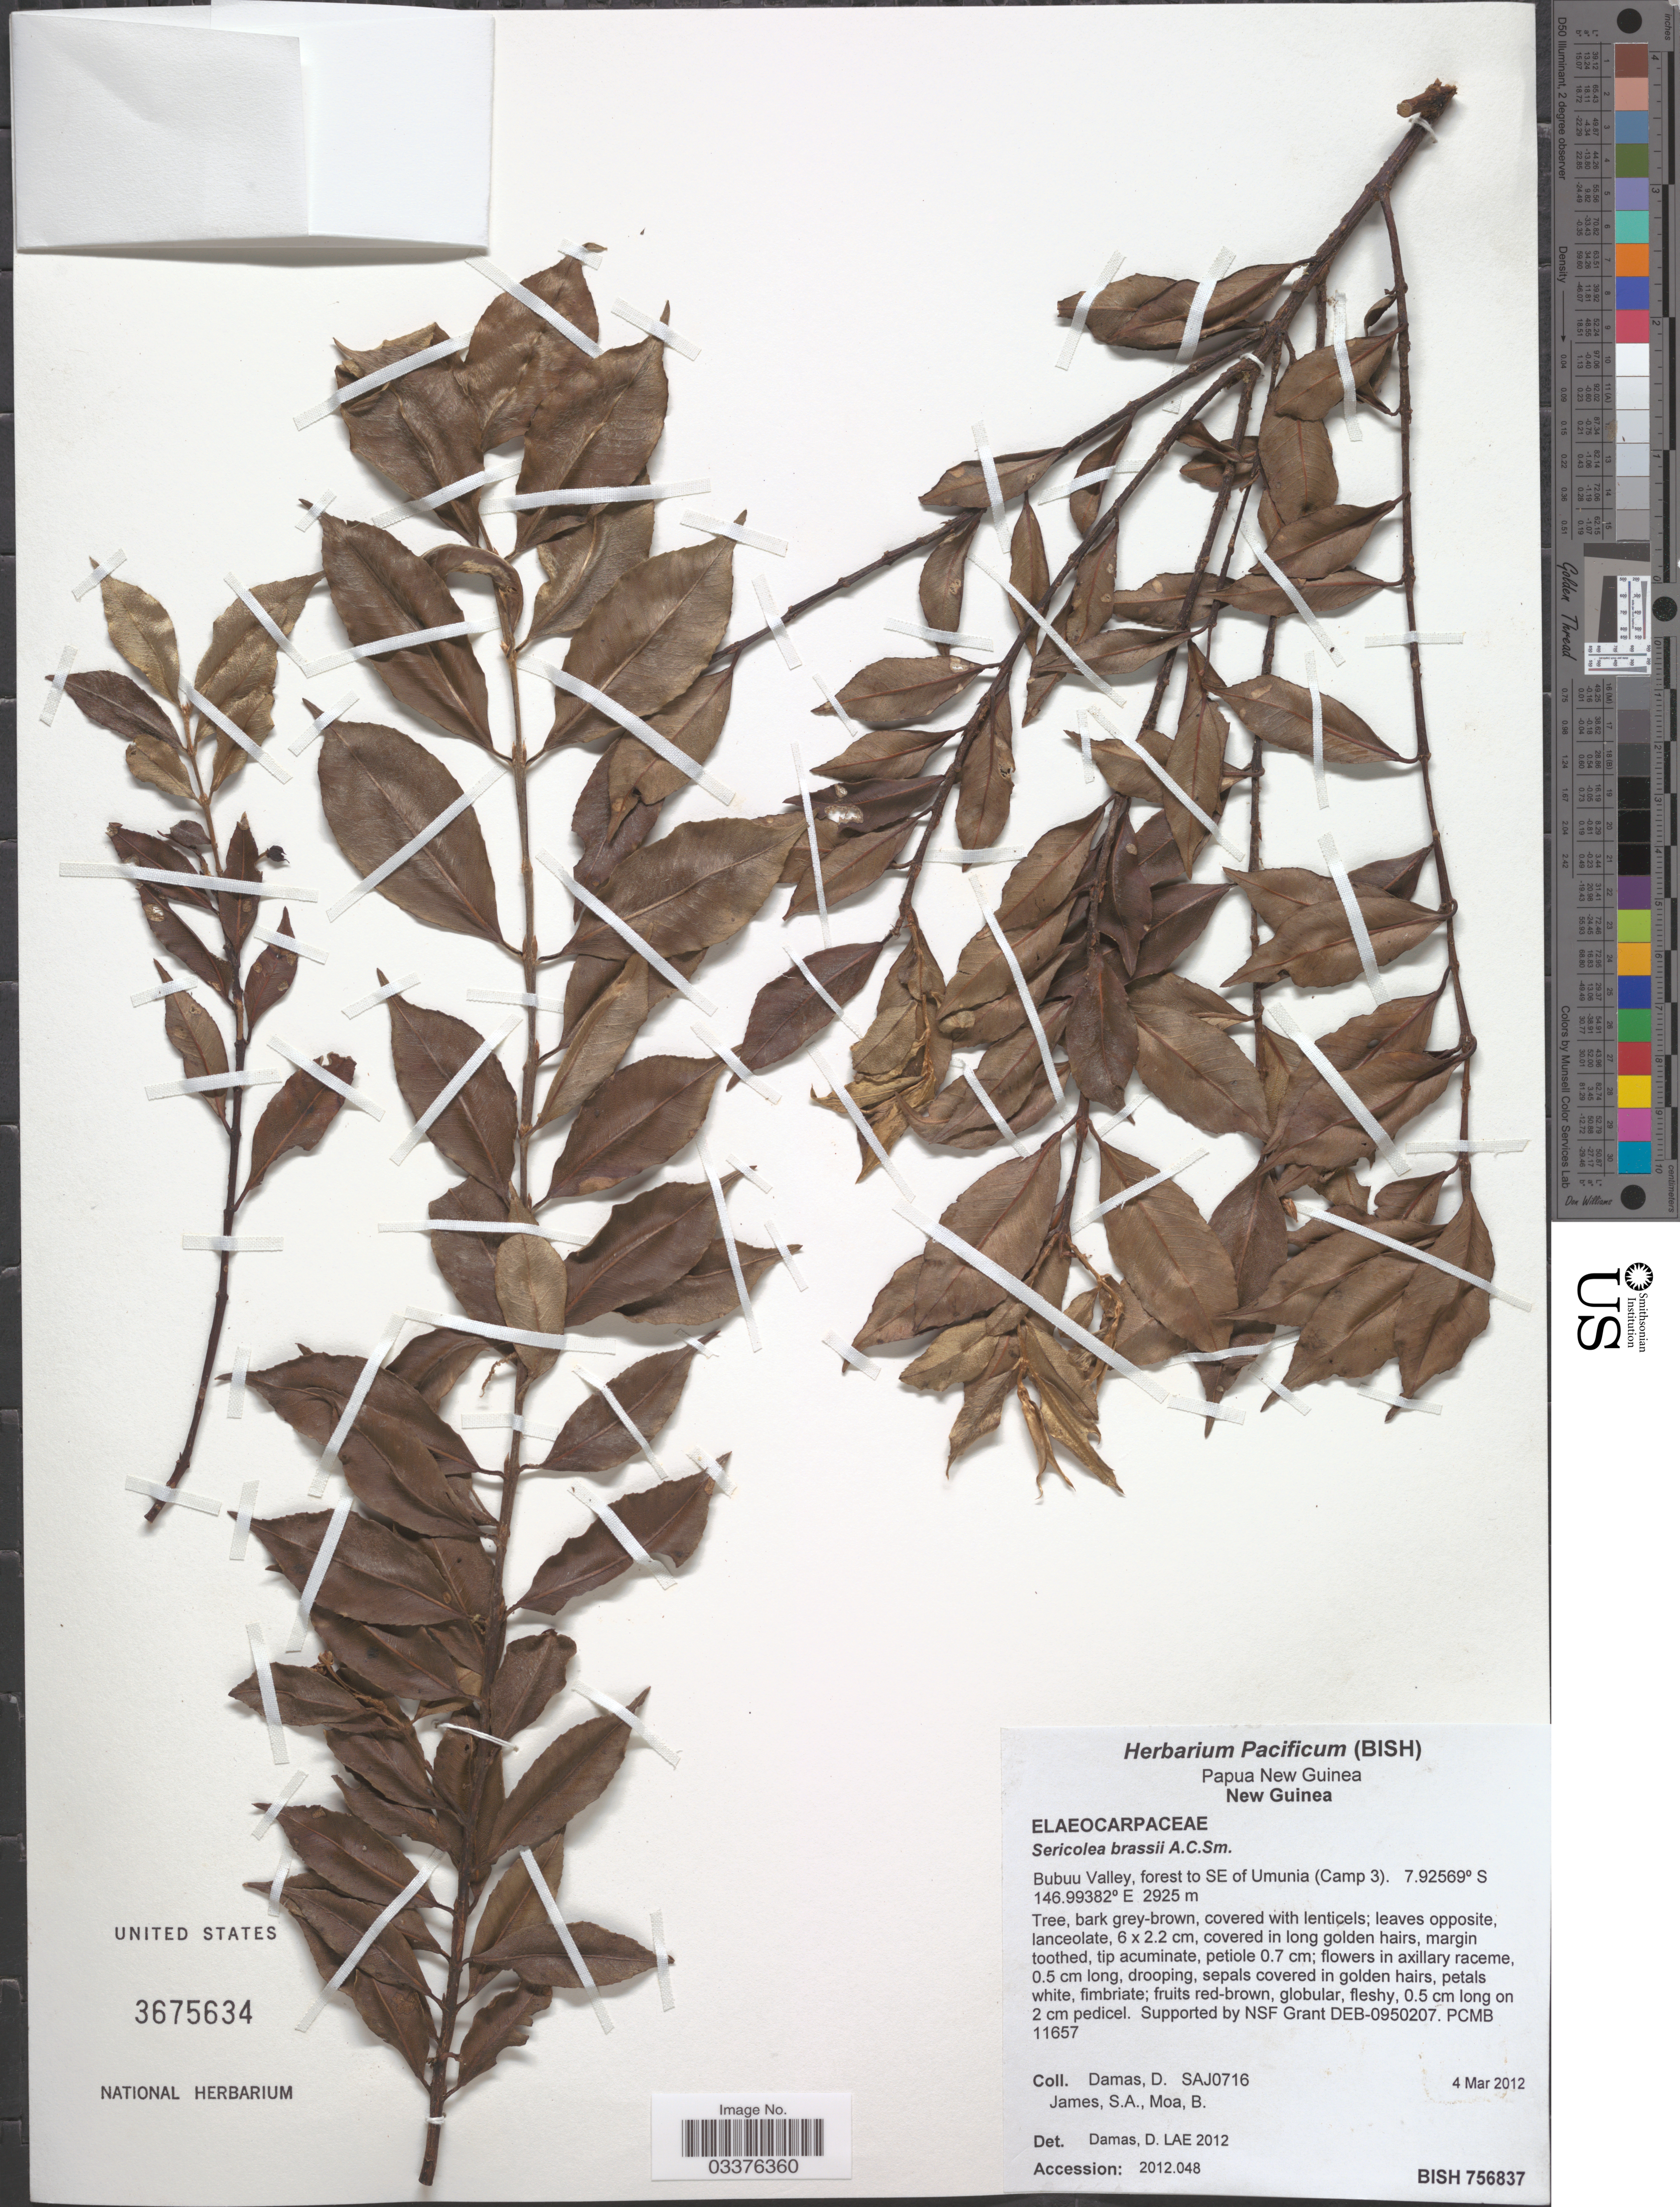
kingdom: Plantae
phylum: Tracheophyta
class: Magnoliopsida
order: Oxalidales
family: Elaeocarpaceae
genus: Sericolea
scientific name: Sericolea brassii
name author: A.C. Sm.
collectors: D. Damas, S. James & B. Moa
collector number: SAJ0716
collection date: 2012-03-04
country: Papua New Guinea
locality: New Guinea. Bubuu Valley, forest to SE of Umunia (Camp 3).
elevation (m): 2925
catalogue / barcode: US 3675634